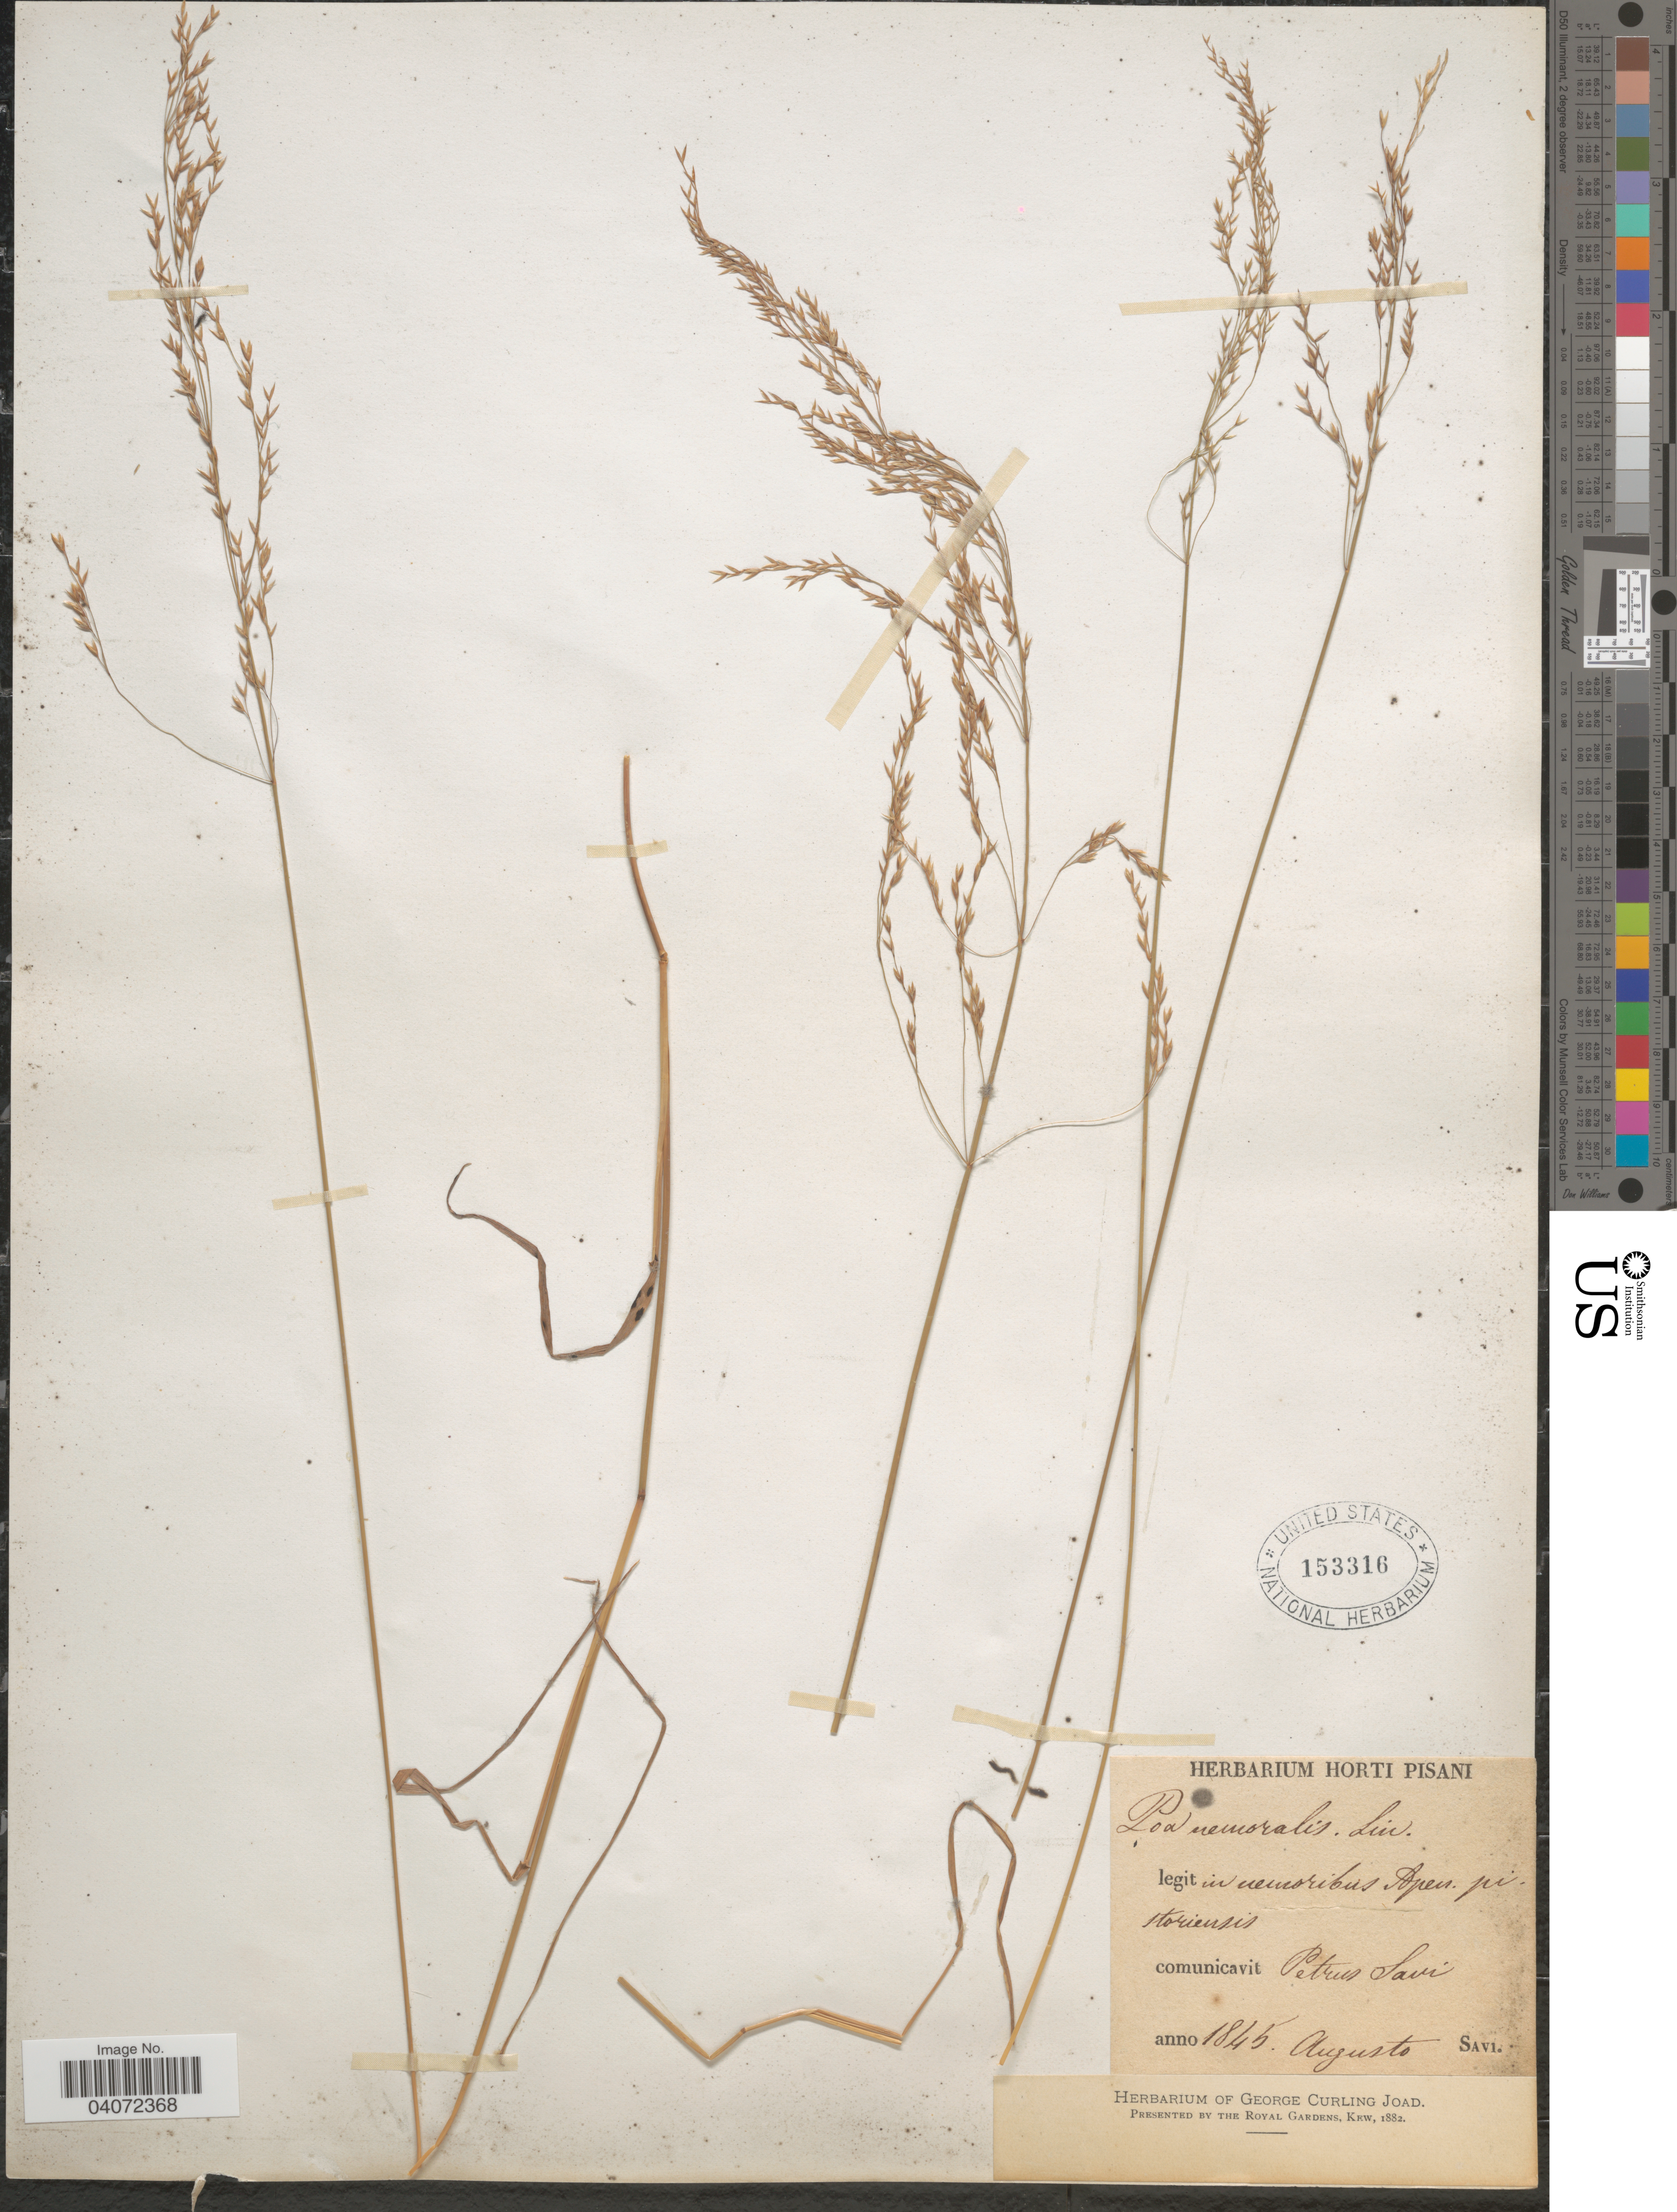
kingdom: Plantae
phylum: Tracheophyta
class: Liliopsida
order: Poales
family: Poaceae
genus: Poa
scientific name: Poa nemoralis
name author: L.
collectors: G. Savi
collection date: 1845-08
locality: In nemoribus Apen. pistoriensis.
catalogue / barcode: US 153316